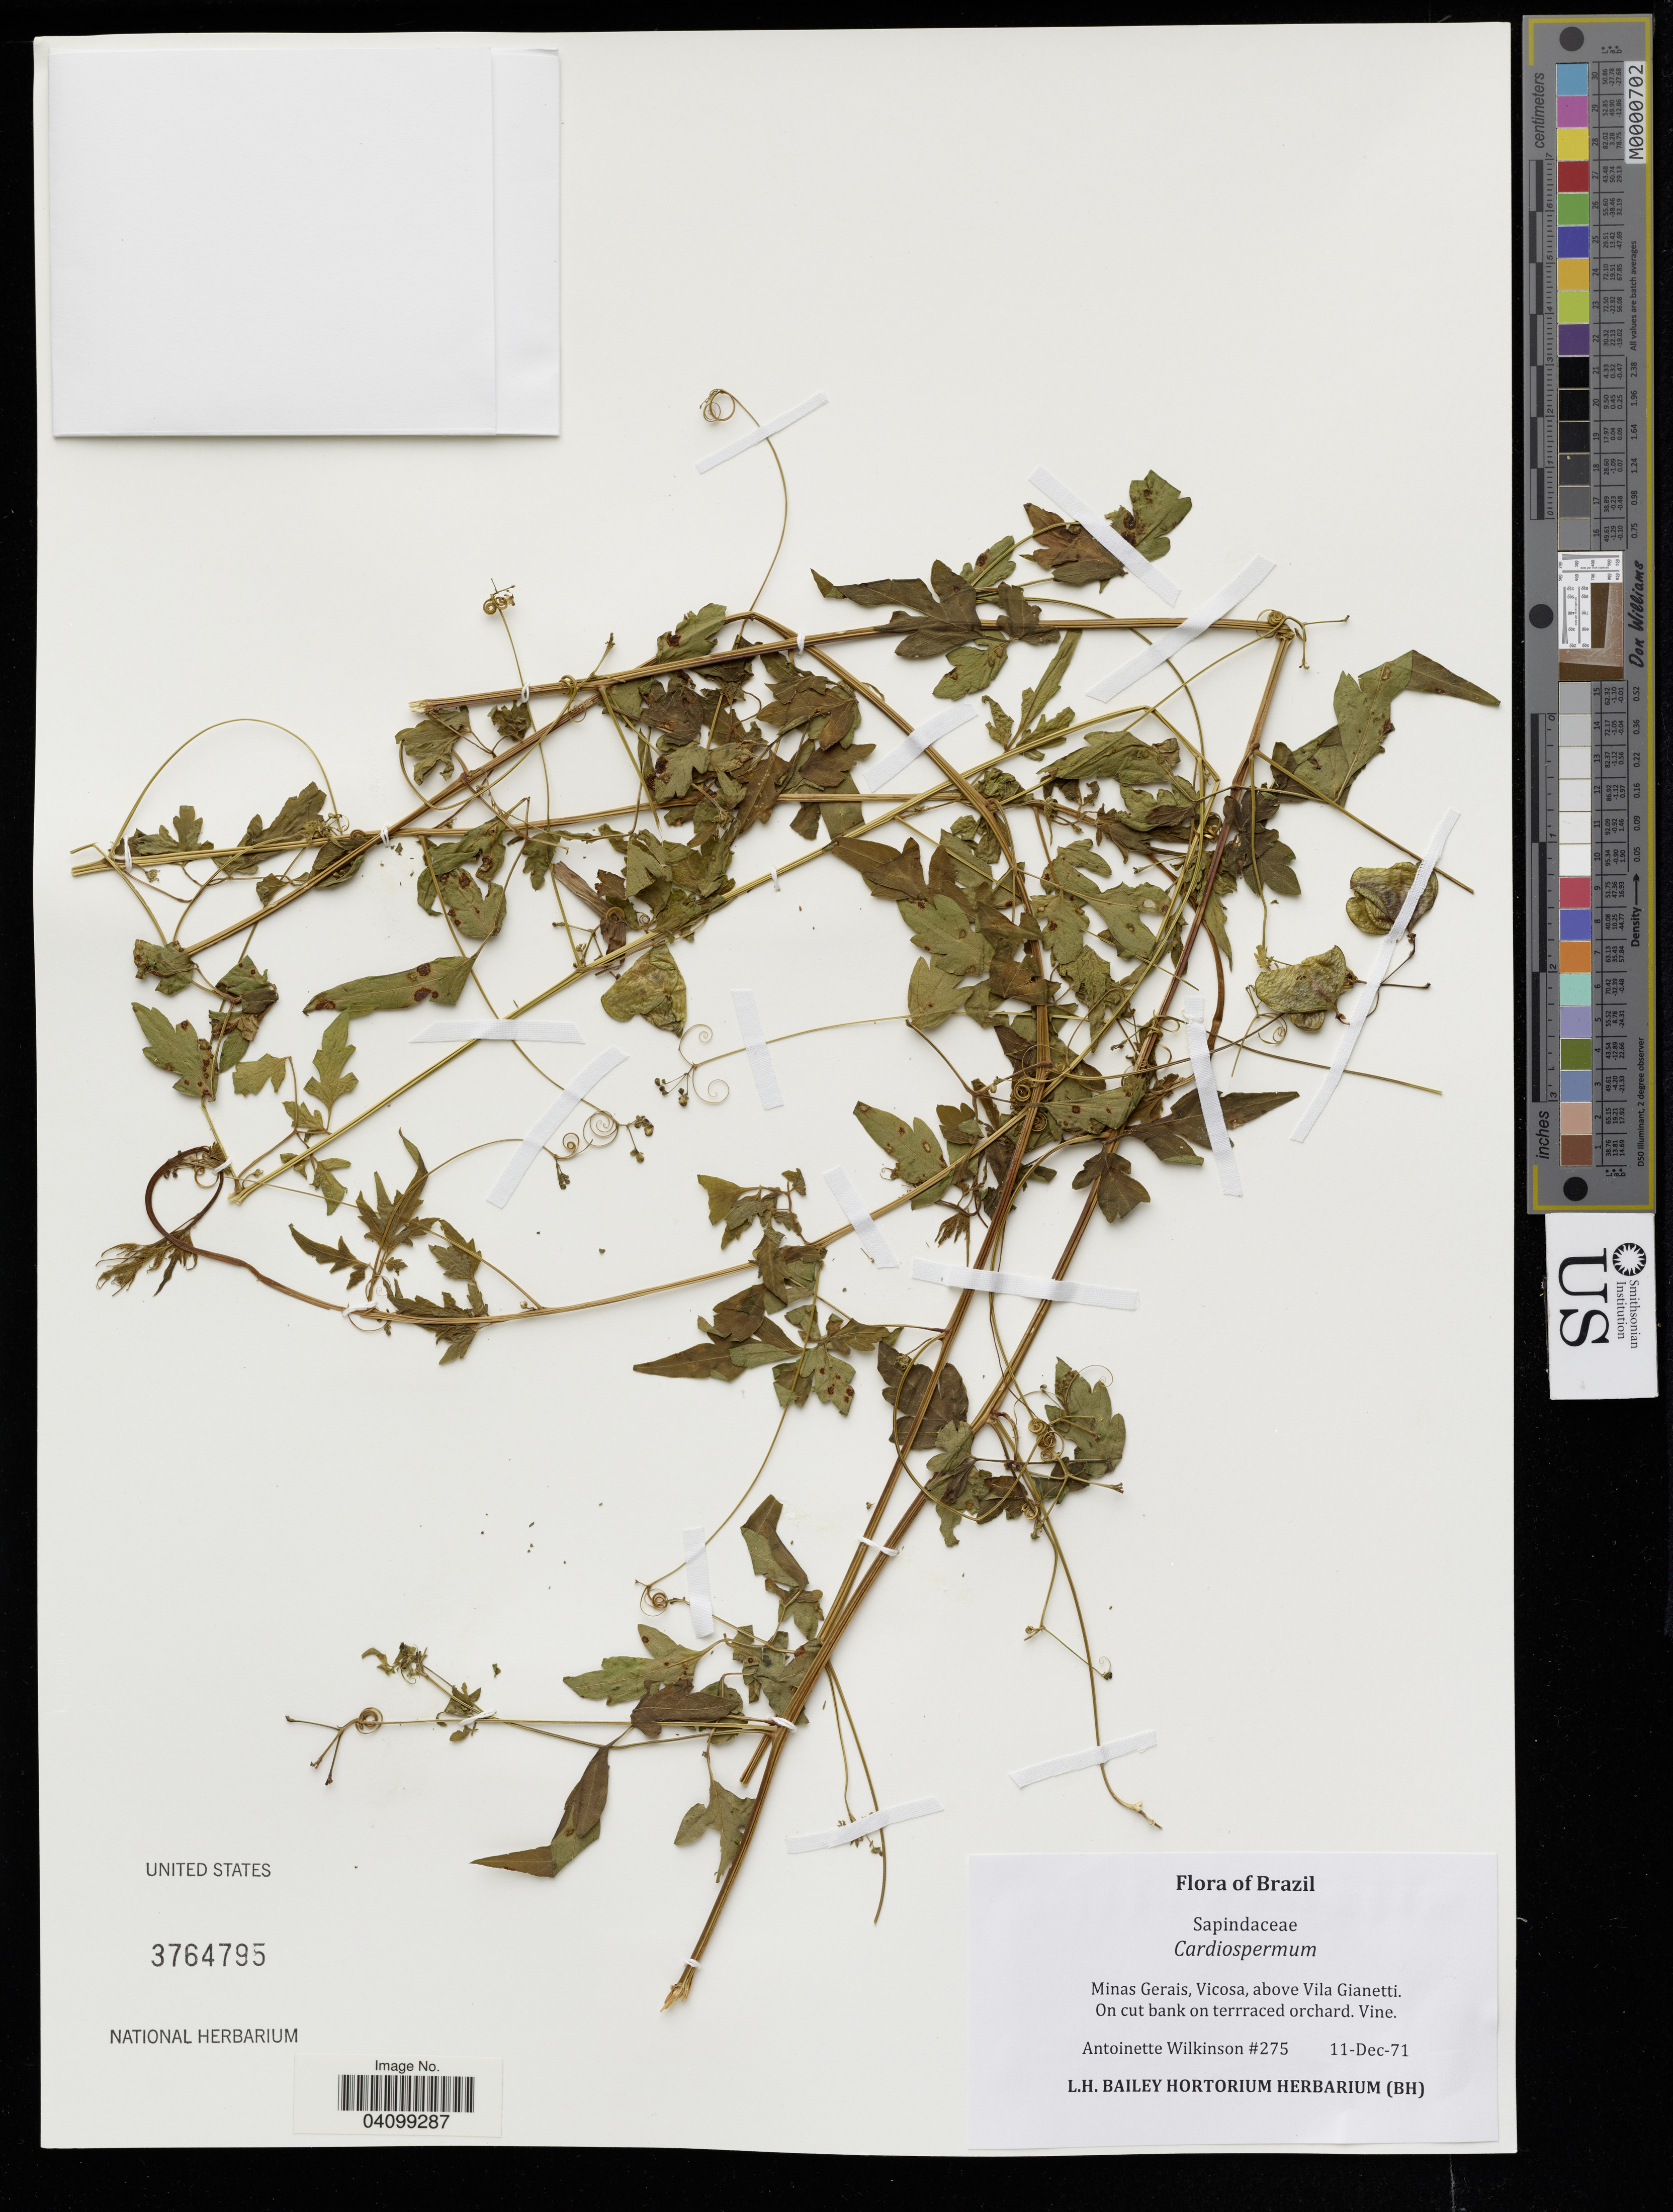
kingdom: Plantae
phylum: Tracheophyta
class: Magnoliopsida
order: Sapindales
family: Sapindaceae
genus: Cardiospermum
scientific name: Cardiospermum sp.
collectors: A. Wilkinson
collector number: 275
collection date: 1971-12-11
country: Brazil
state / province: Minas Gerais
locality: Vicosa, above Vila Gianetti.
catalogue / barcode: US 3764795